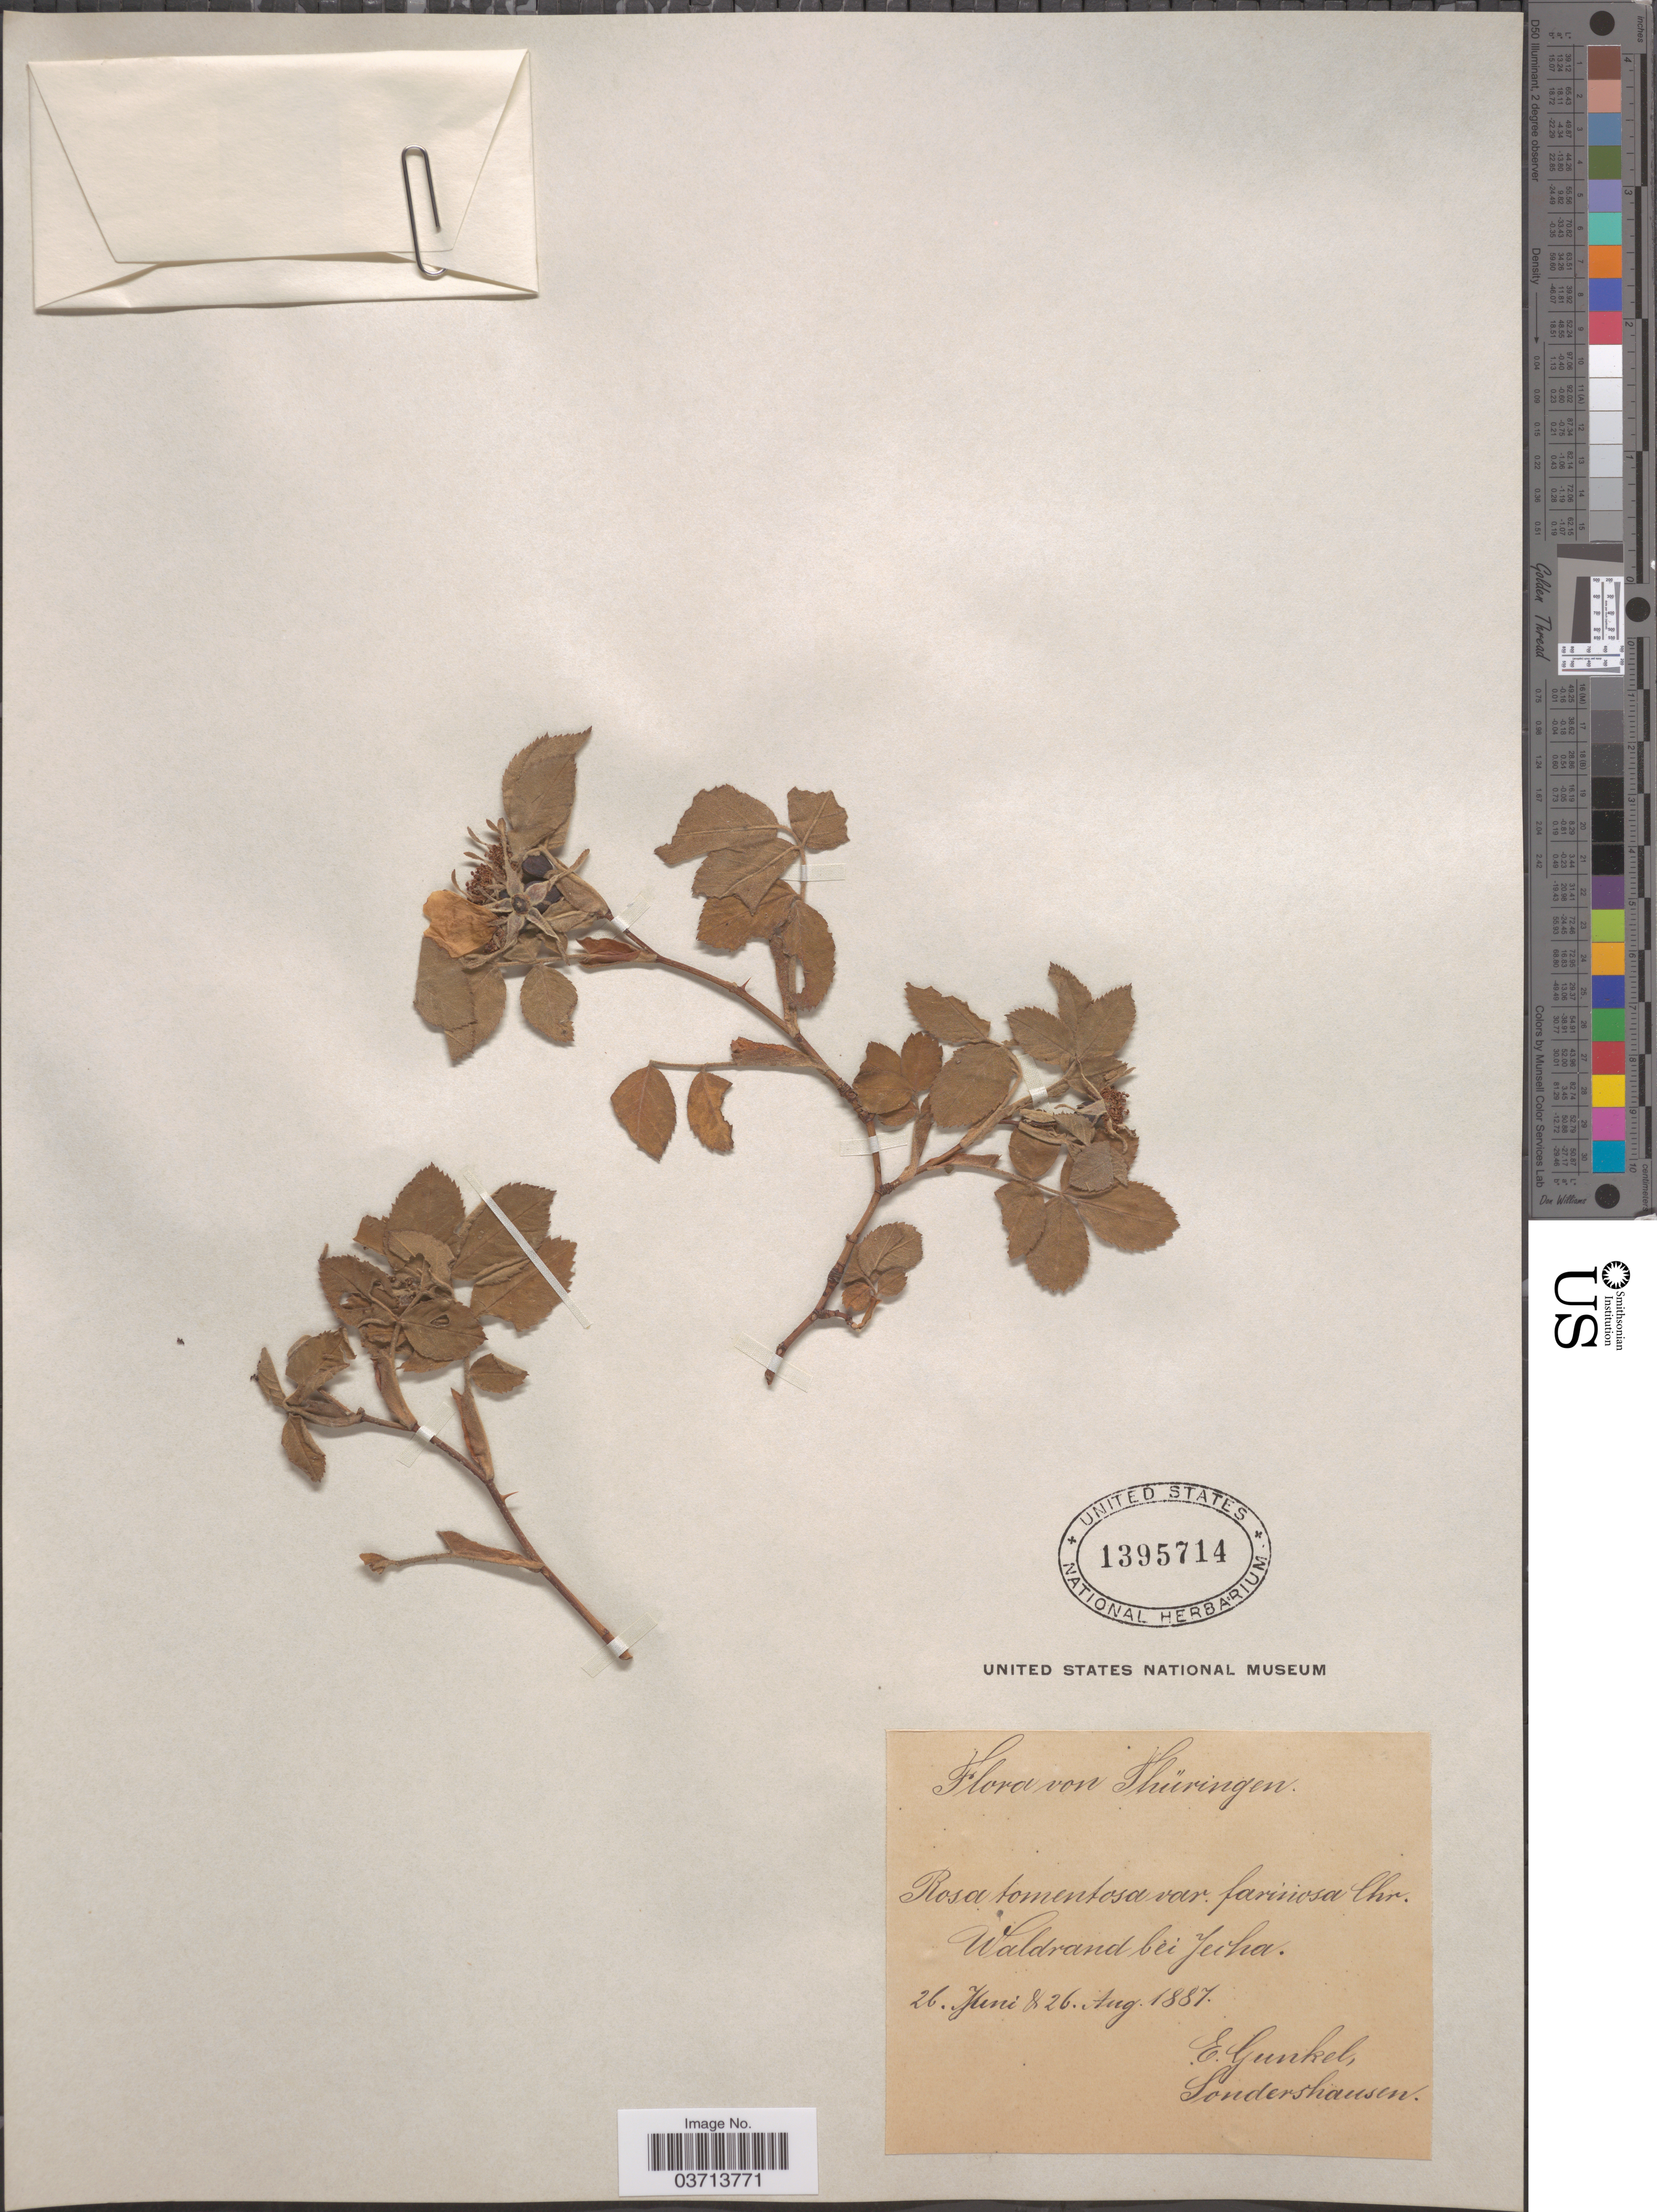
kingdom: Plantae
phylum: Tracheophyta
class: Magnoliopsida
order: Rosales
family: Rosaceae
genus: Rosa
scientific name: Rosa tomentosa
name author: Sm.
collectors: E. Gunkel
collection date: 1887-06-26/1887-08-26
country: Germany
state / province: Thuringia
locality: Waldrand bei Jeiha.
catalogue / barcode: US 1395714